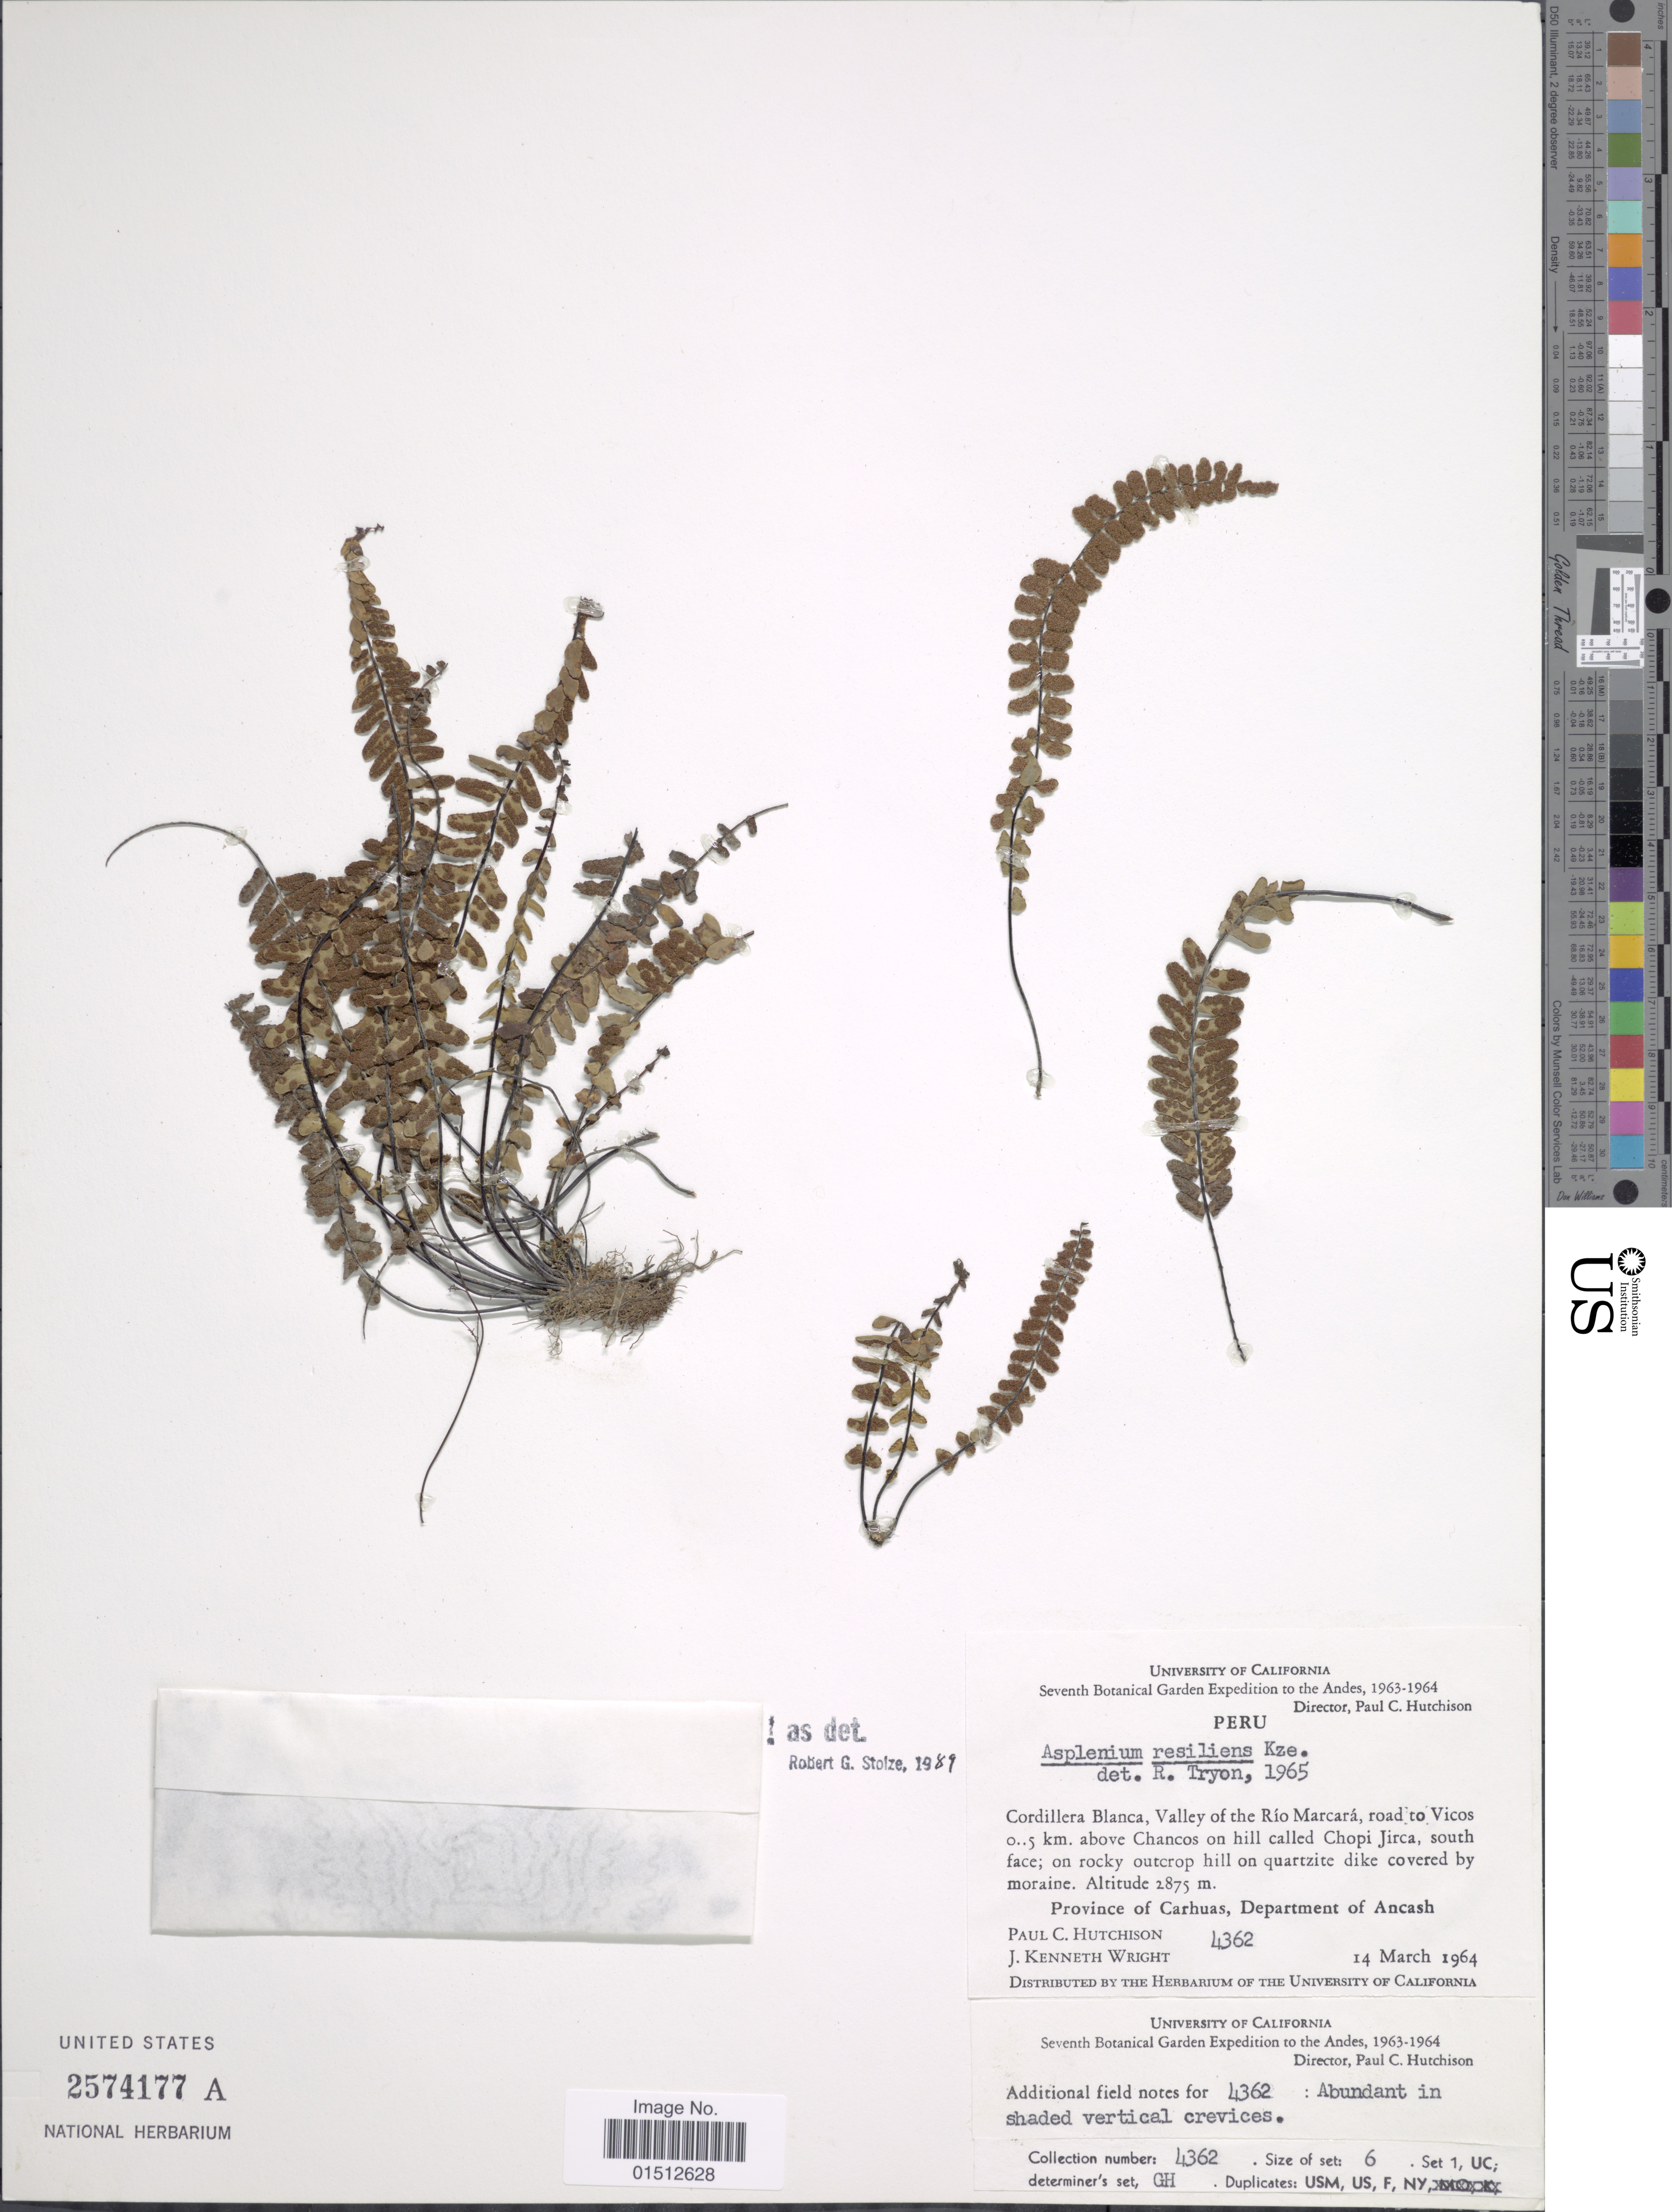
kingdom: Plantae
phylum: Tracheophyta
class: Polypodiopsida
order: Polypodiales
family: Aspleniaceae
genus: Asplenium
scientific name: Asplenium resiliens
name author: Kunze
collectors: P. C. Hutchison & J. K. Wright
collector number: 4362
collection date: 1964-03-14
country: Peru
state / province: Ancash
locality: Cordillera Blanca, Valley of the Rio Marcara, road to Vicos o..5km. above Chancos of hill called Chopi Jirca, south face. Province of Carhuas, Department of Ancash.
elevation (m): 2875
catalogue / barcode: US 2574177A